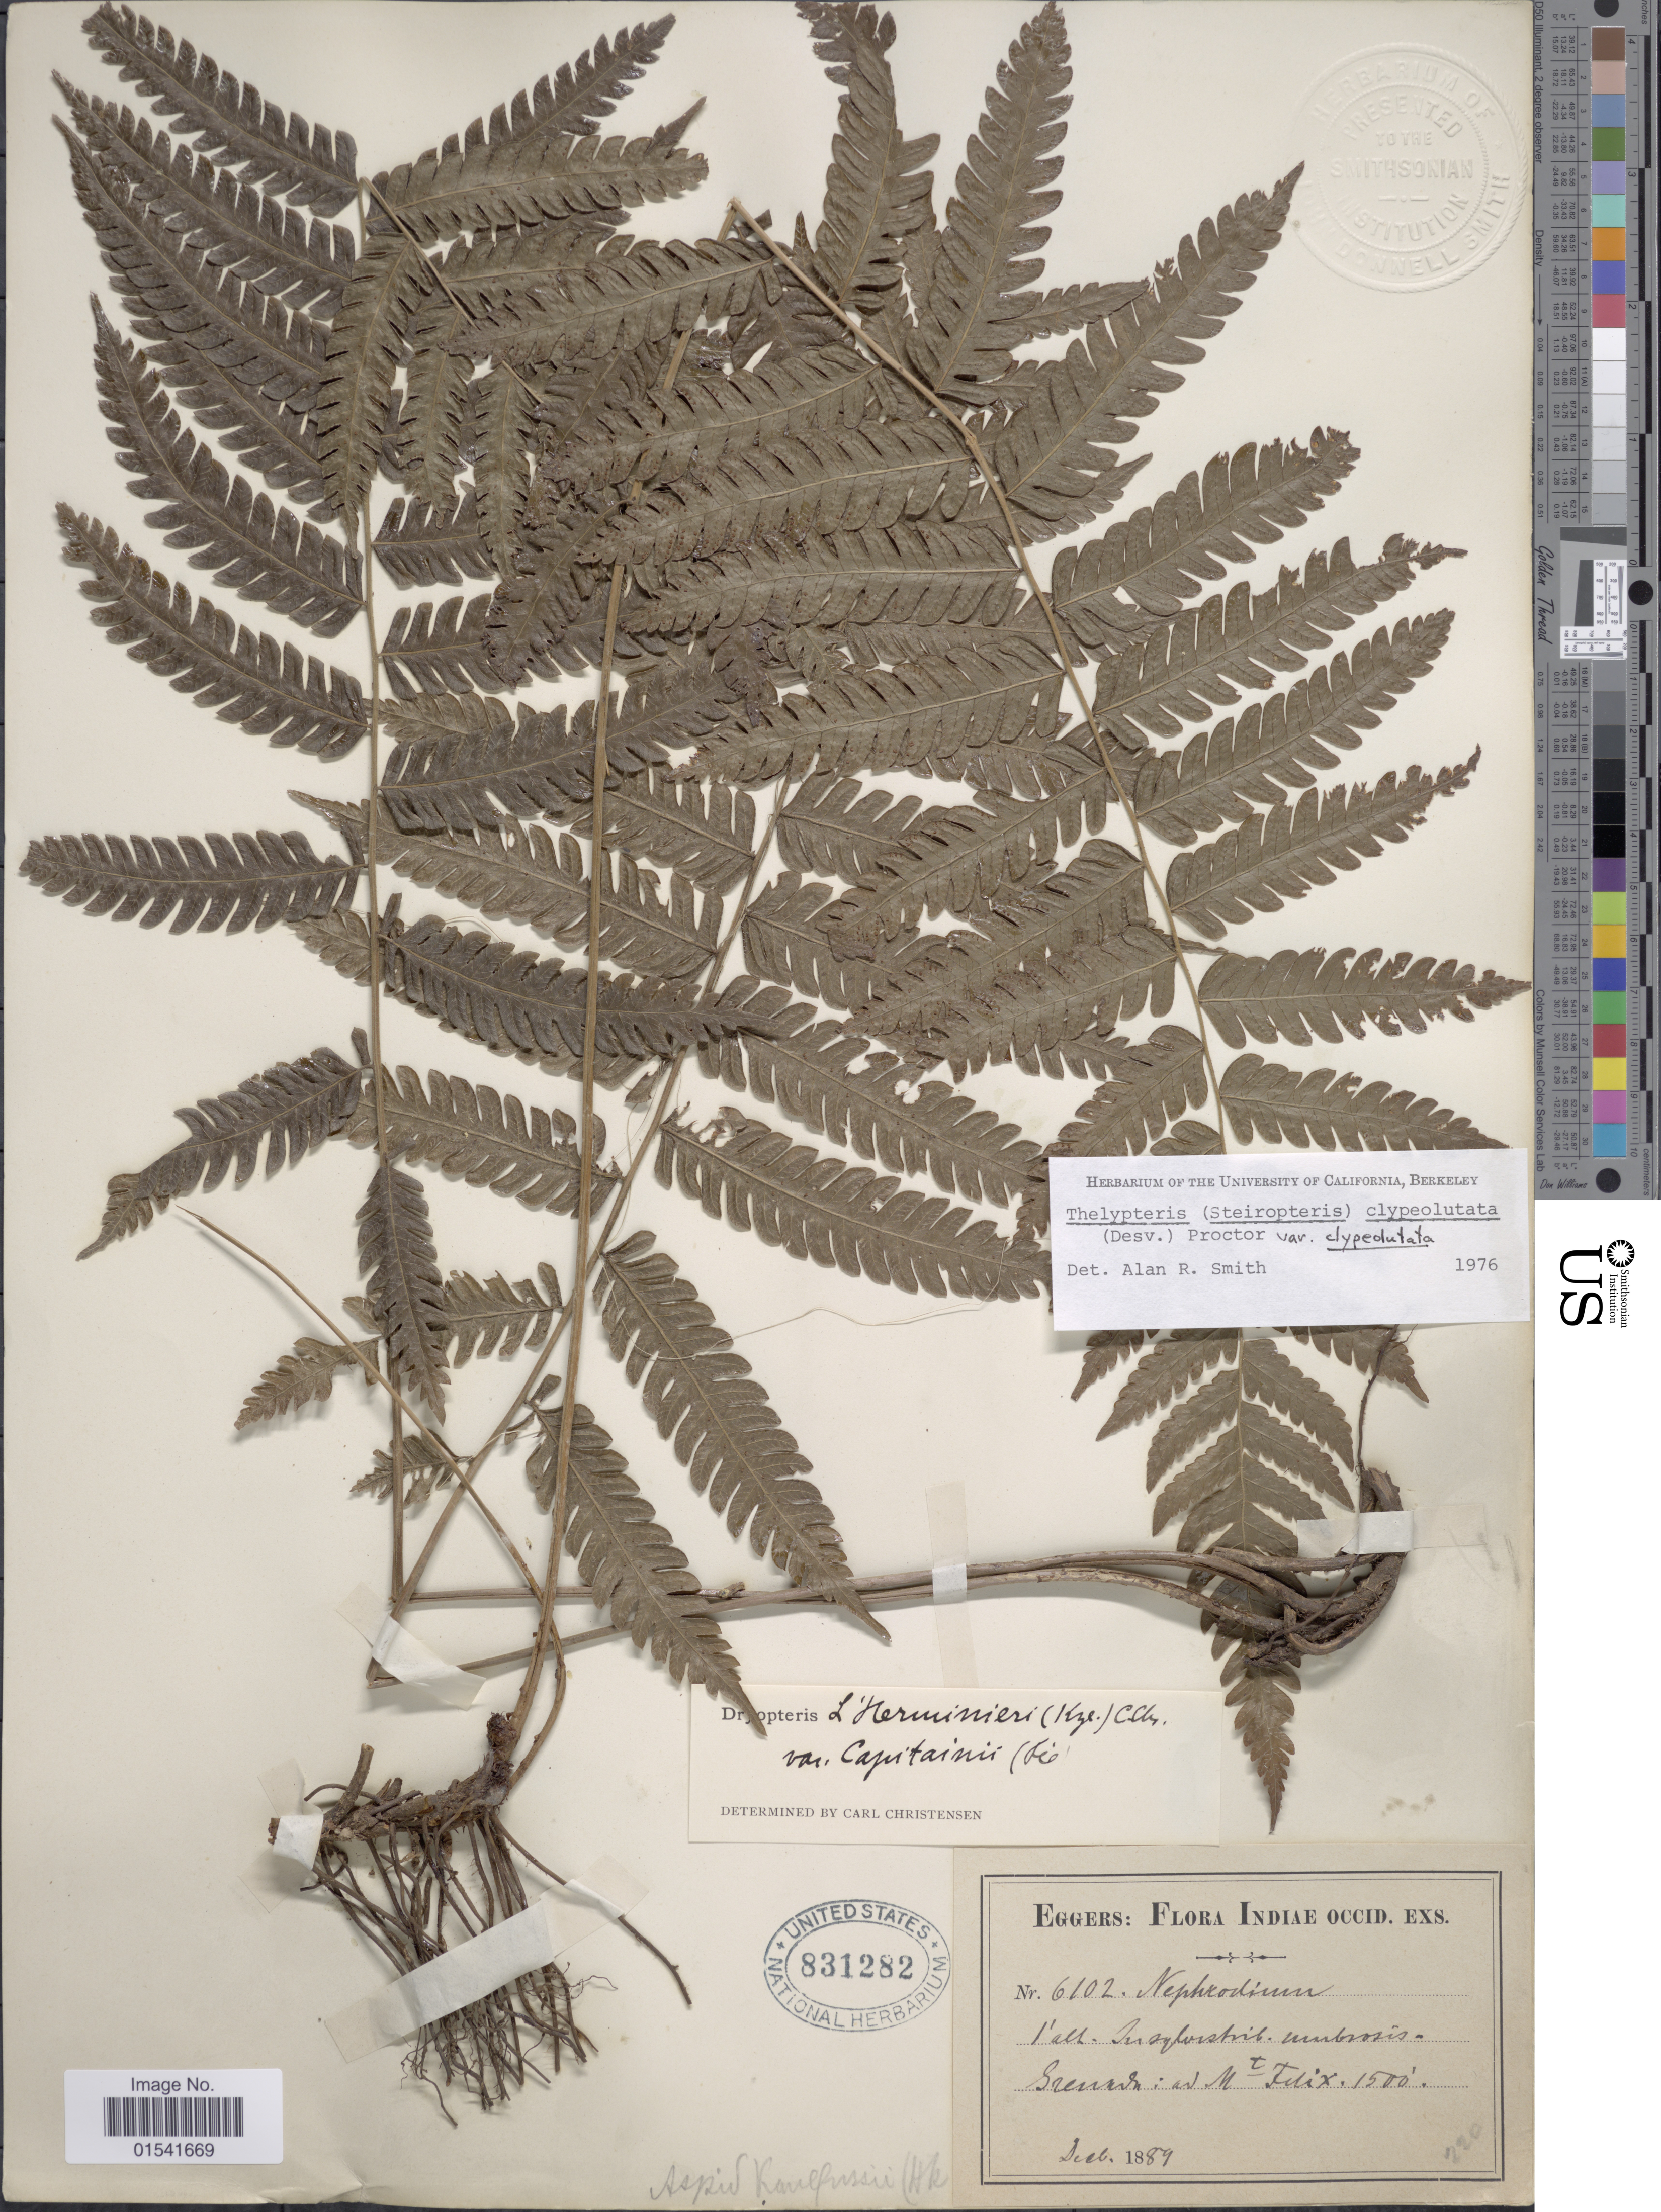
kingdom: Plantae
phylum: Tracheophyta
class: Polypodiopsida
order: Polypodiales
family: Thelypteridaceae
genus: Steiropteris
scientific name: Steiropteris clypeolutata var. clypeolutata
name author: (Desv.) Pic. Serm.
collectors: -. Eggers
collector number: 6102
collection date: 1889-12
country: Grenada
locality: Indiae Occid., ad Mt Felix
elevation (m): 457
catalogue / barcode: US 831282